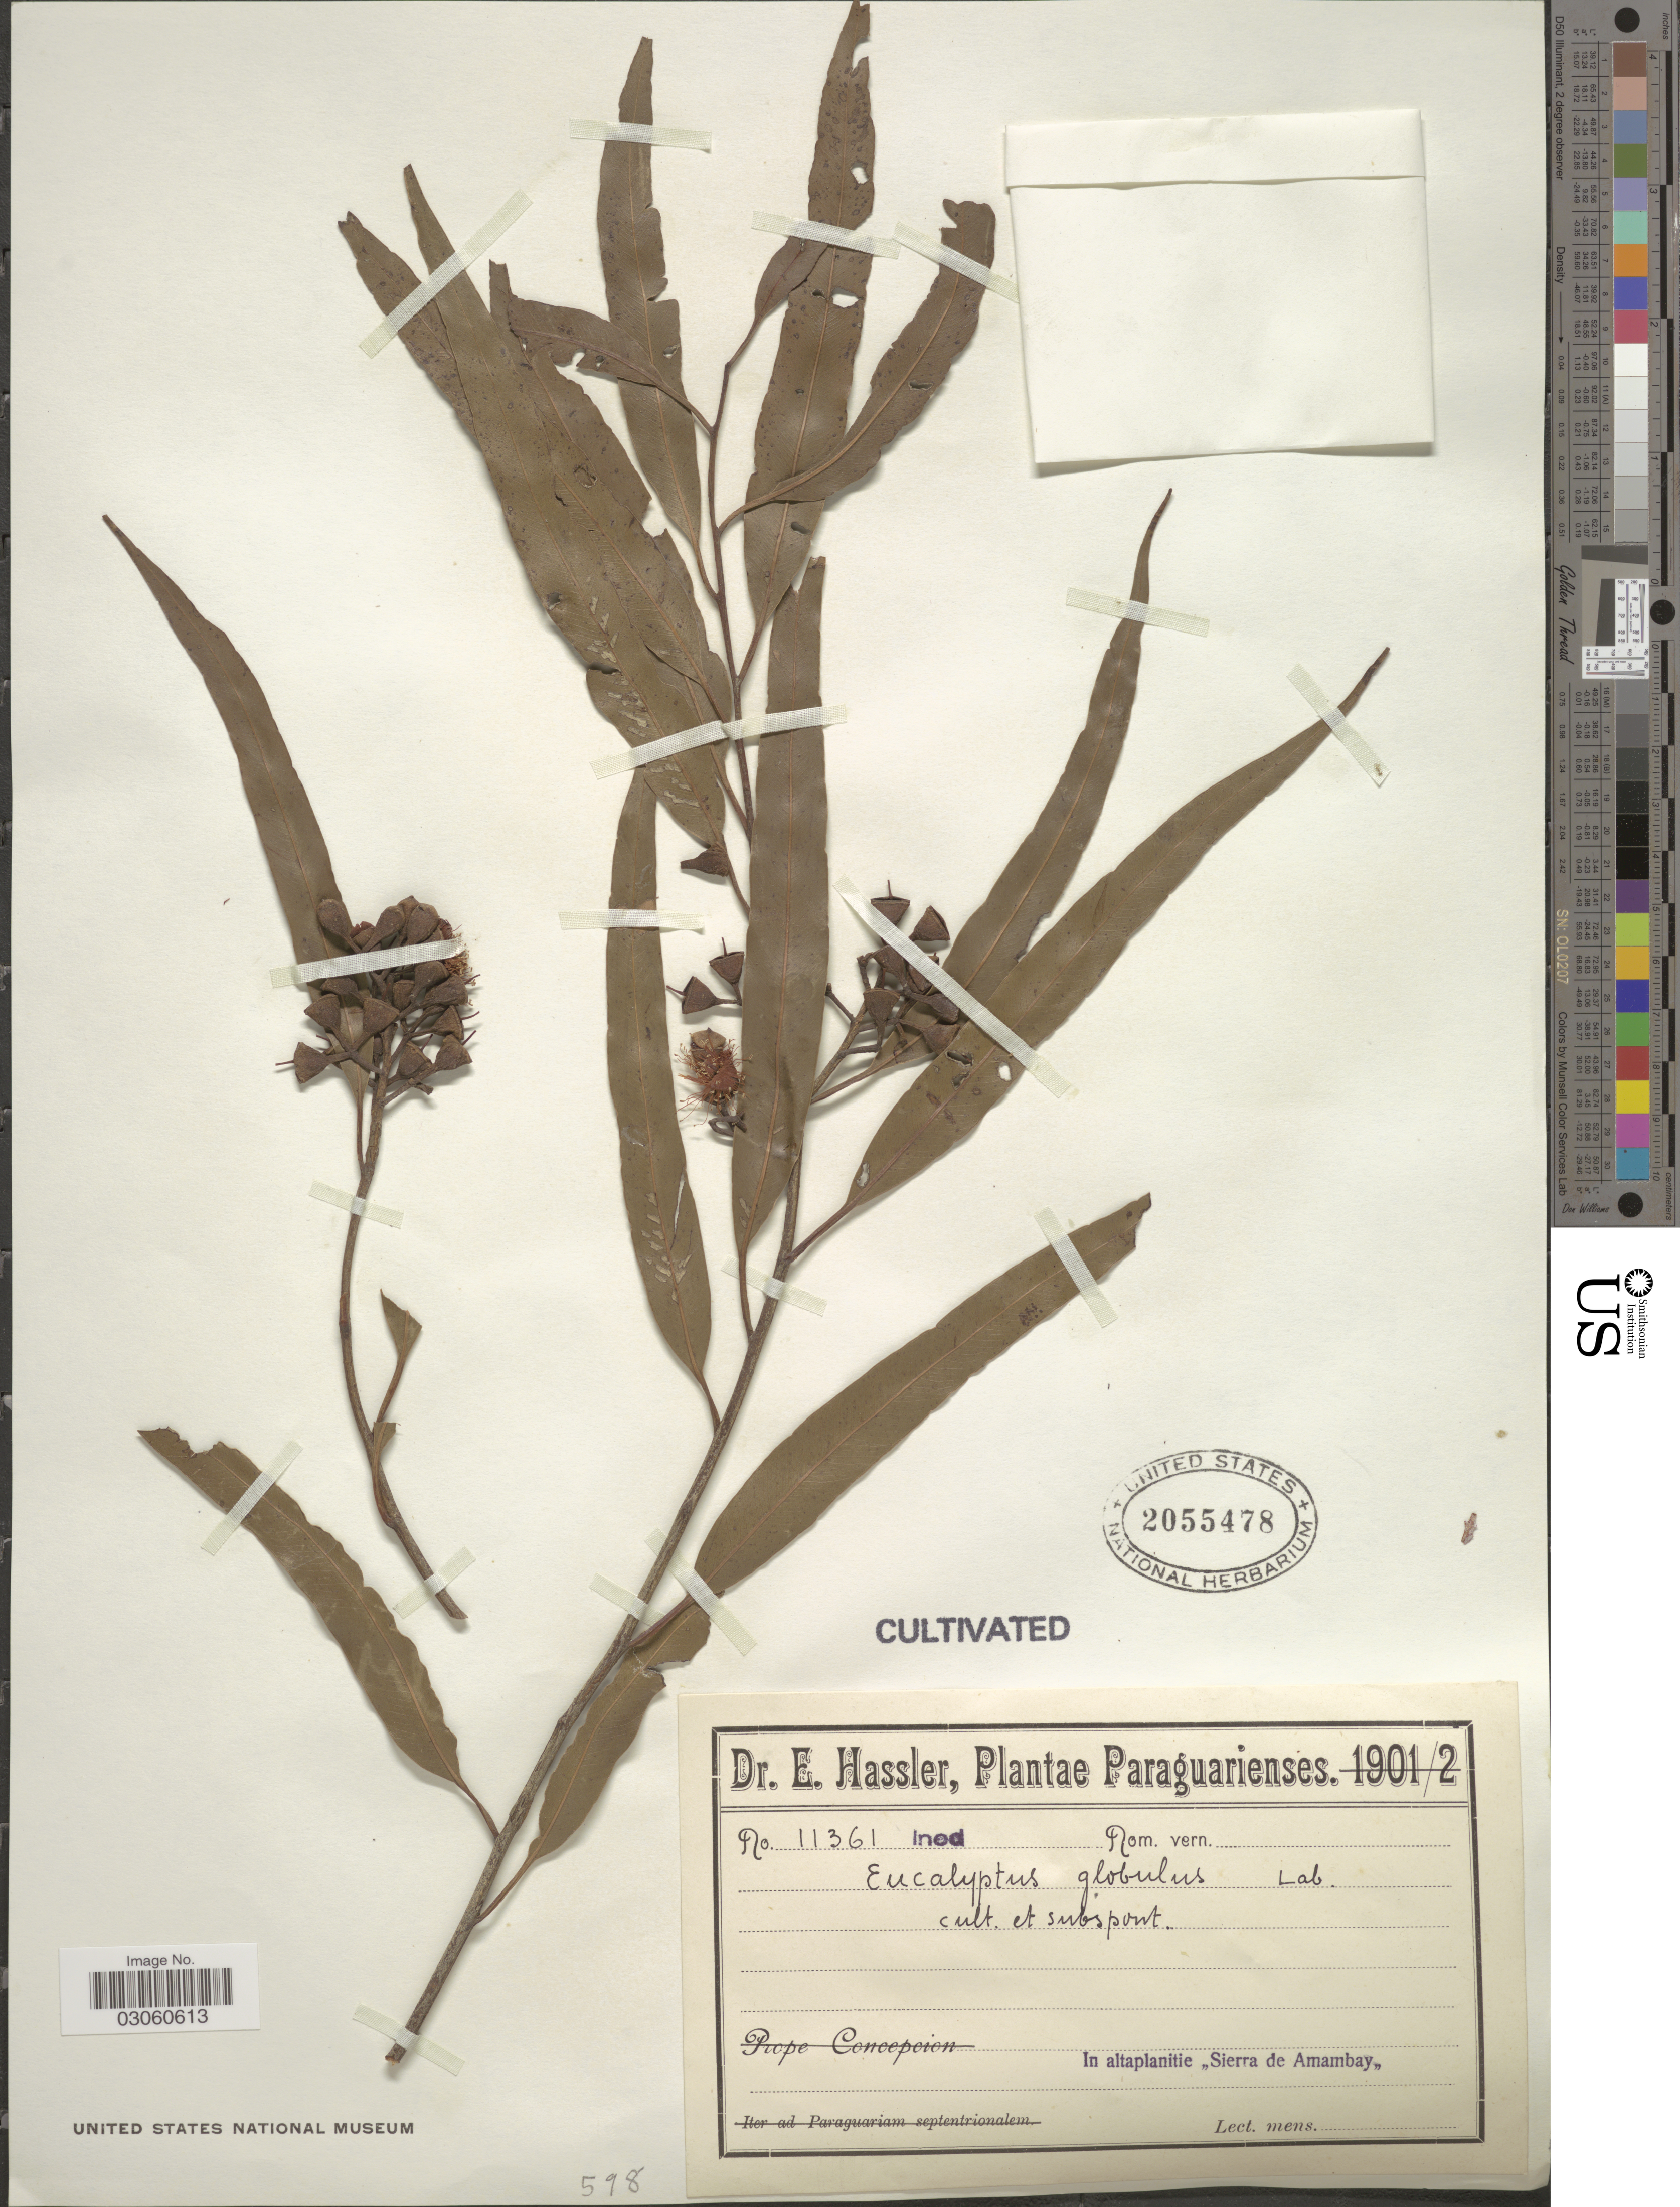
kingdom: Plantae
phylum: Tracheophyta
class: Magnoliopsida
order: Myrtales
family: Myrtaceae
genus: Eucalyptus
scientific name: Eucalyptus globulus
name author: Labill.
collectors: E. Hassler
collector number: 11361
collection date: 1901/1902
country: Paraguay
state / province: Concepcion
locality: In altaplanitie "Sierra de Amambay".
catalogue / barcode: US 2055478